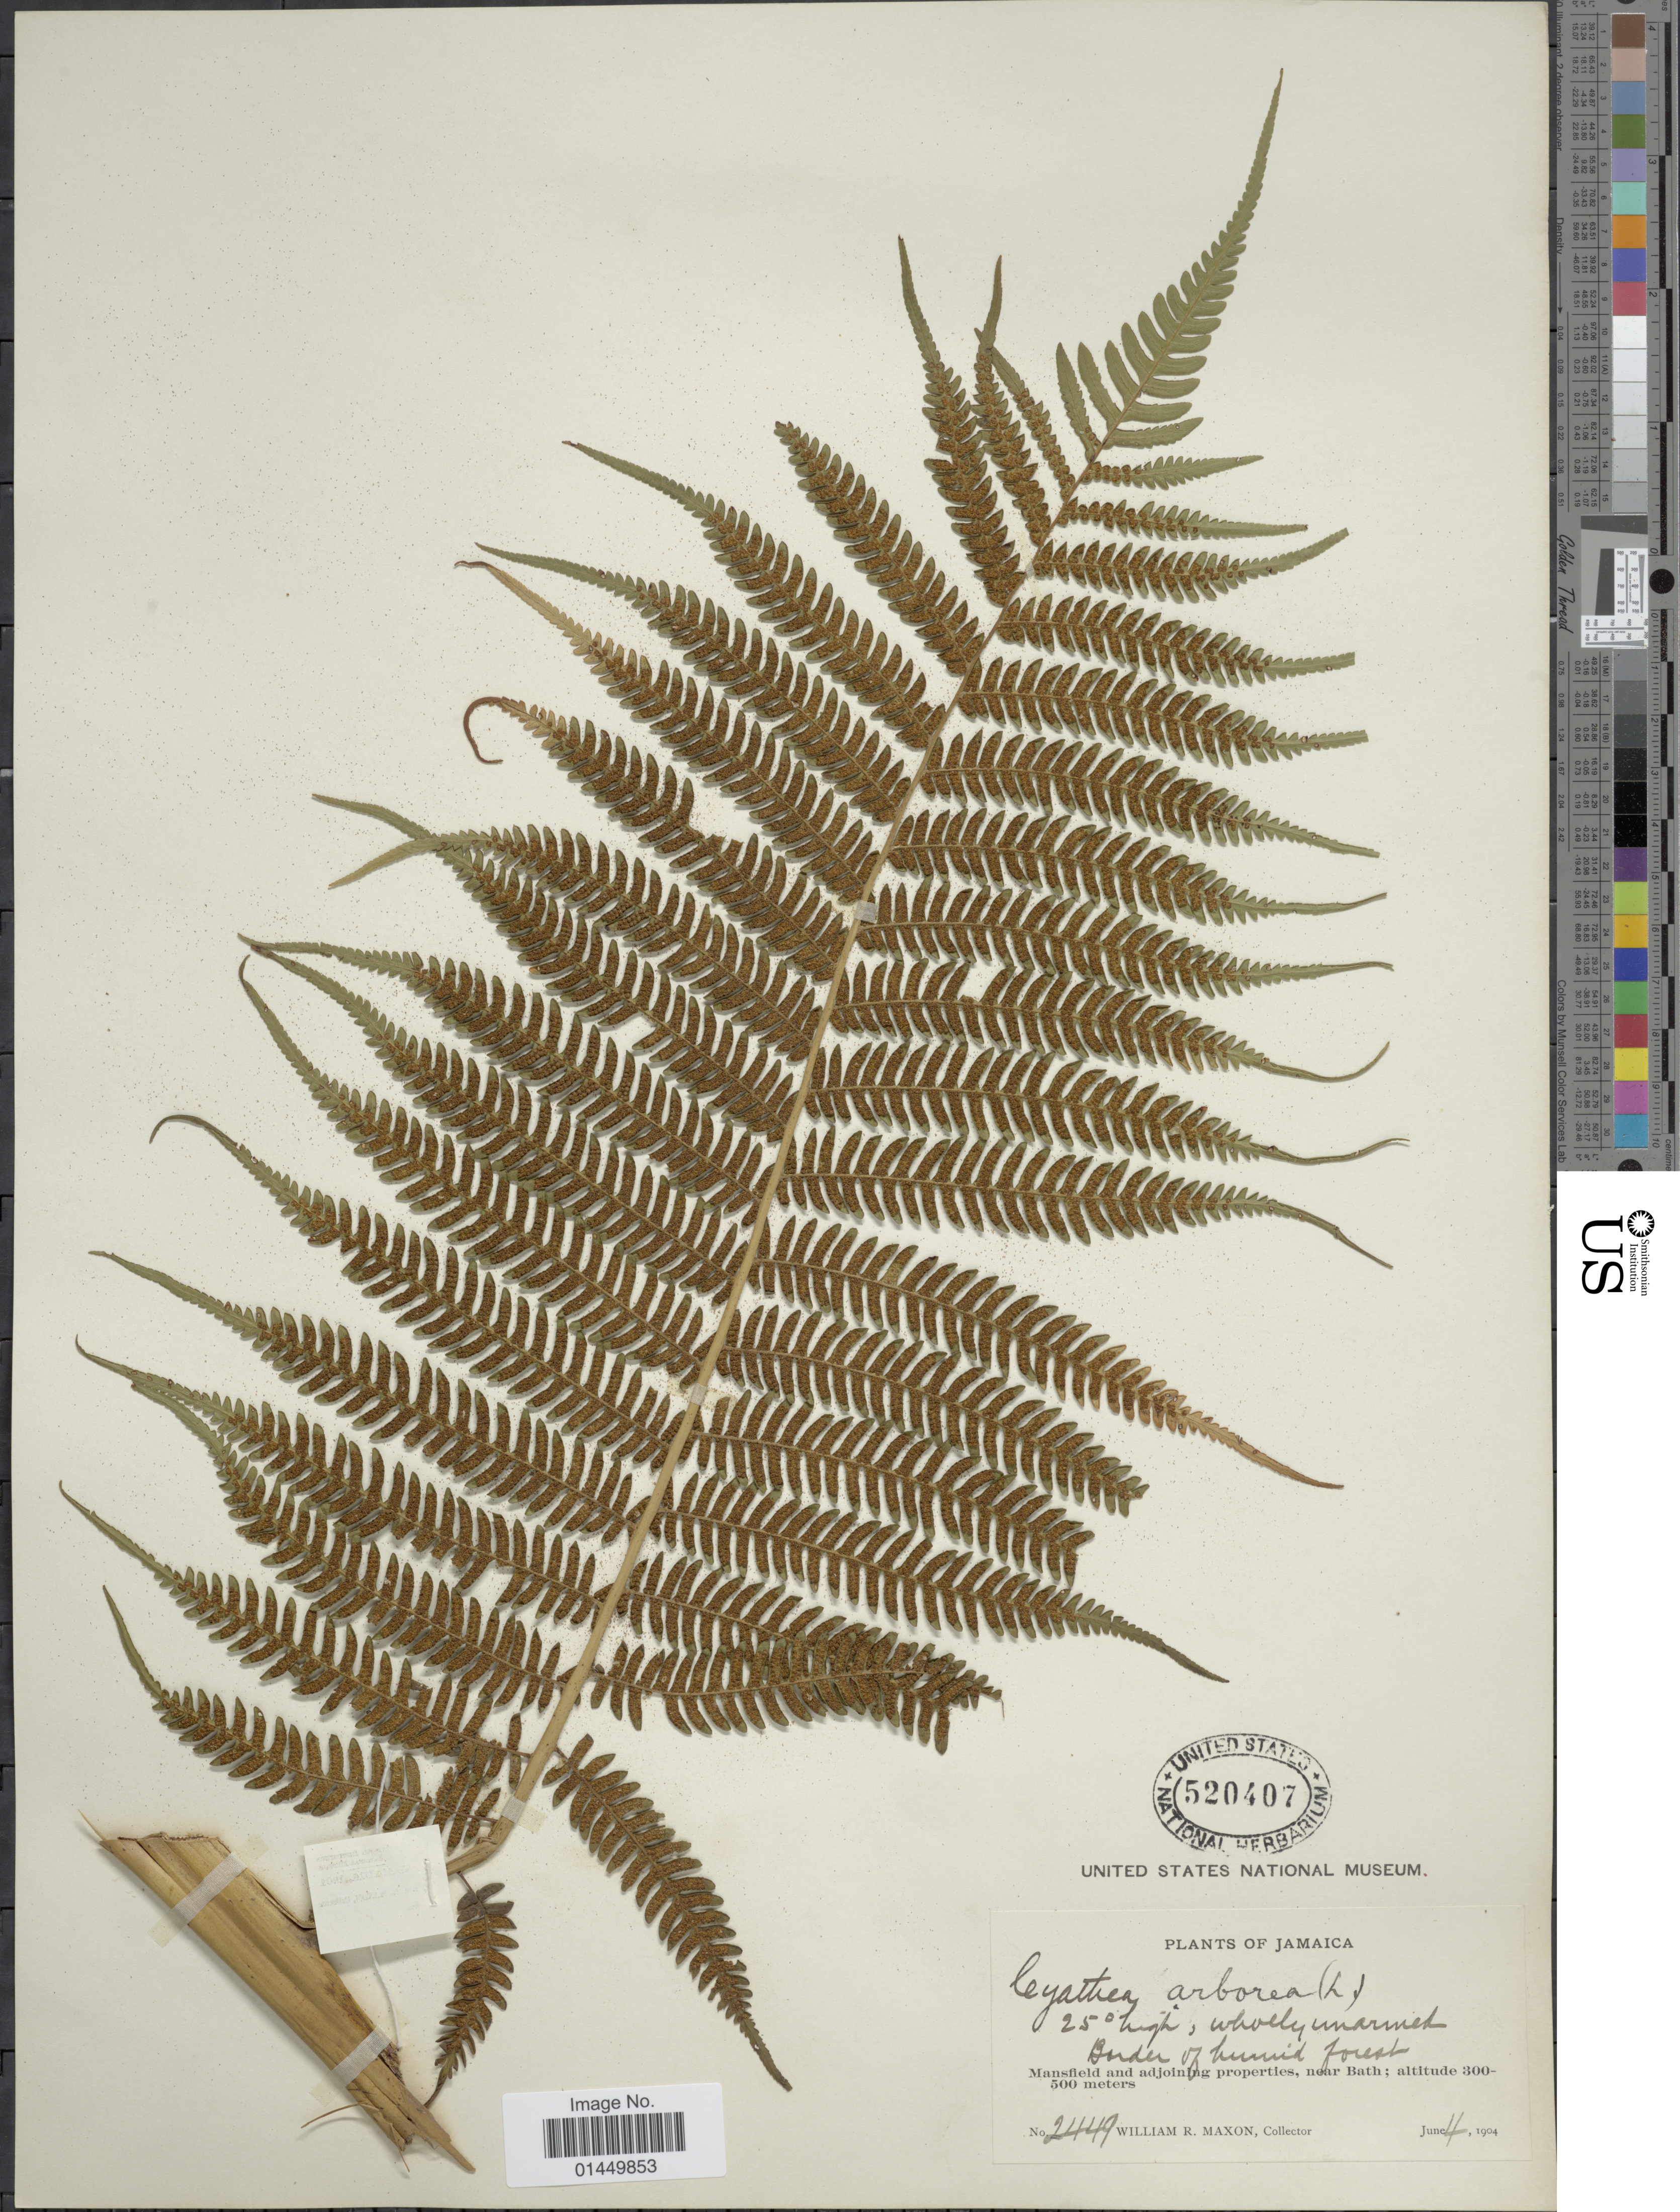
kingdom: Plantae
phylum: Tracheophyta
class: Polypodiopsida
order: Cyatheales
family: Cyatheaceae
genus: Cyathea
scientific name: Cyathea arborea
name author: (L.) Sm.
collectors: W. R. Maxon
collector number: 2449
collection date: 1904-06-04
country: Jamaica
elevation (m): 300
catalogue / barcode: US 520407